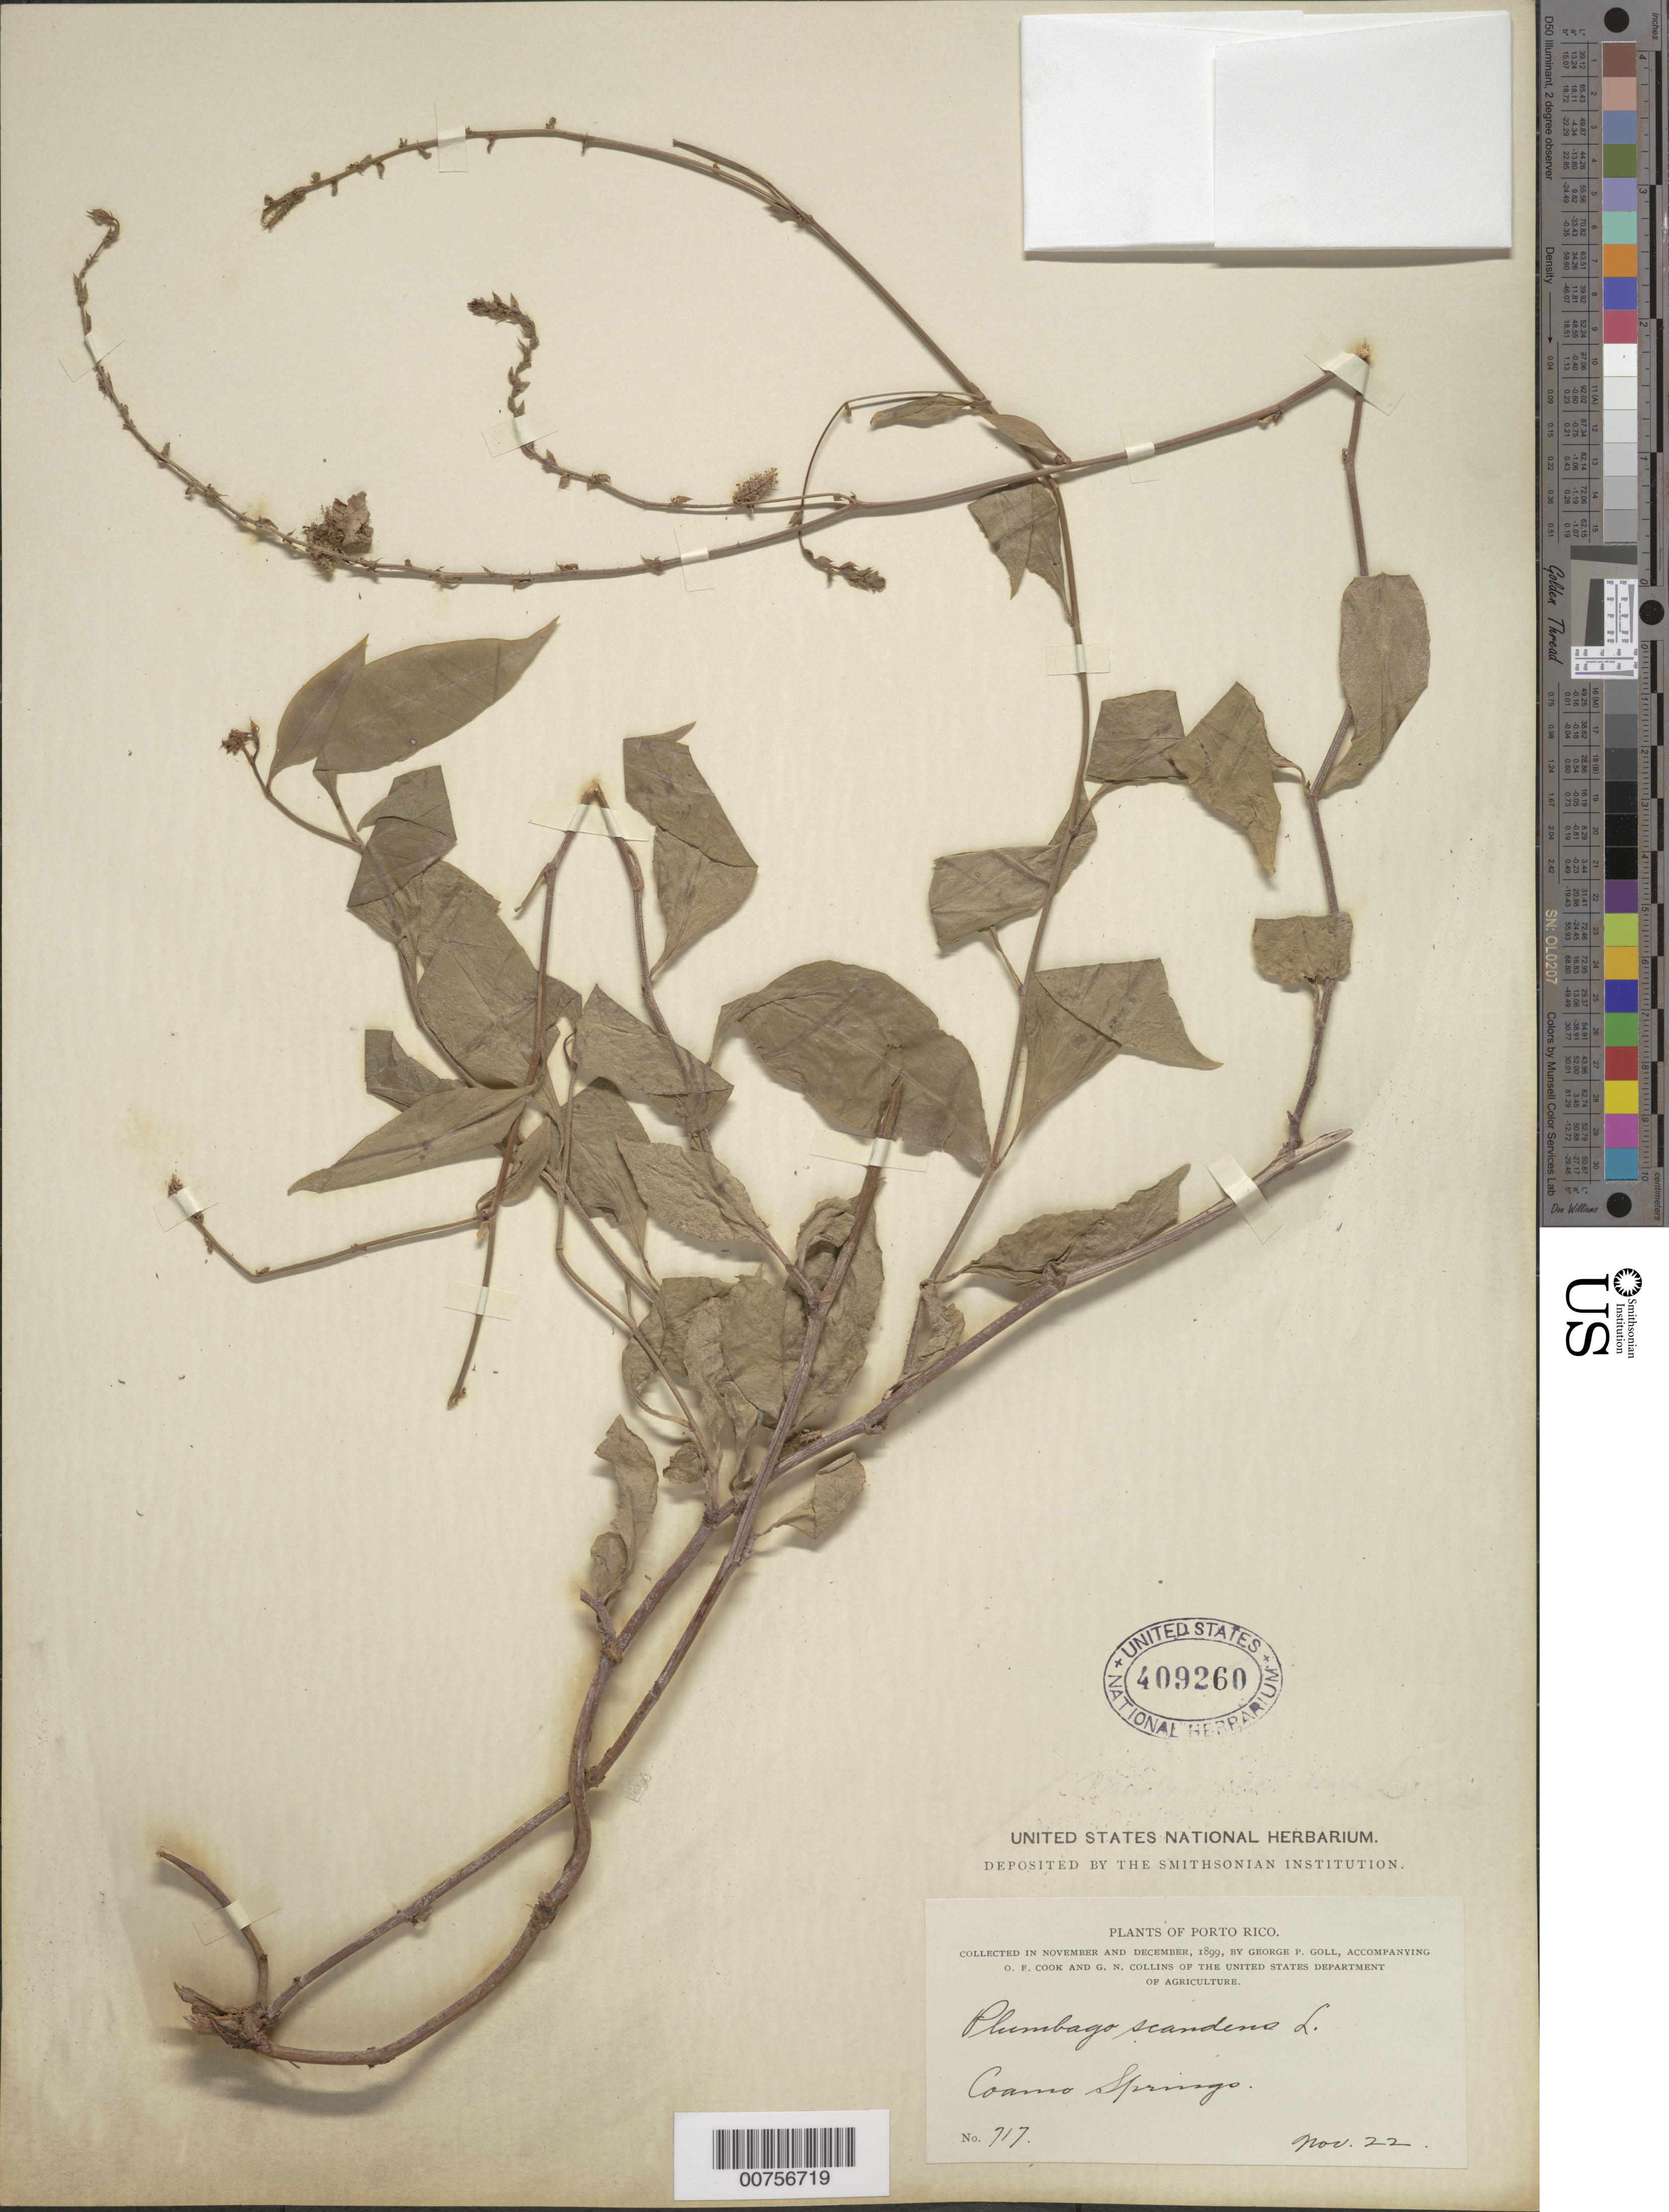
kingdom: Plantae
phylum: Tracheophyta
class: Magnoliopsida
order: Caryophyllales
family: Plumbaginaceae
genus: Plumbago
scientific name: Plumbago scandens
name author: L.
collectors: G. Goll, O. F. Cook & G. N. Collins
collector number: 717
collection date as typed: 22 Nov 1899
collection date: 1899-11-22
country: Puerto Rico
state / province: Coamo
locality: Coamo Springs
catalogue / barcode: US 409260